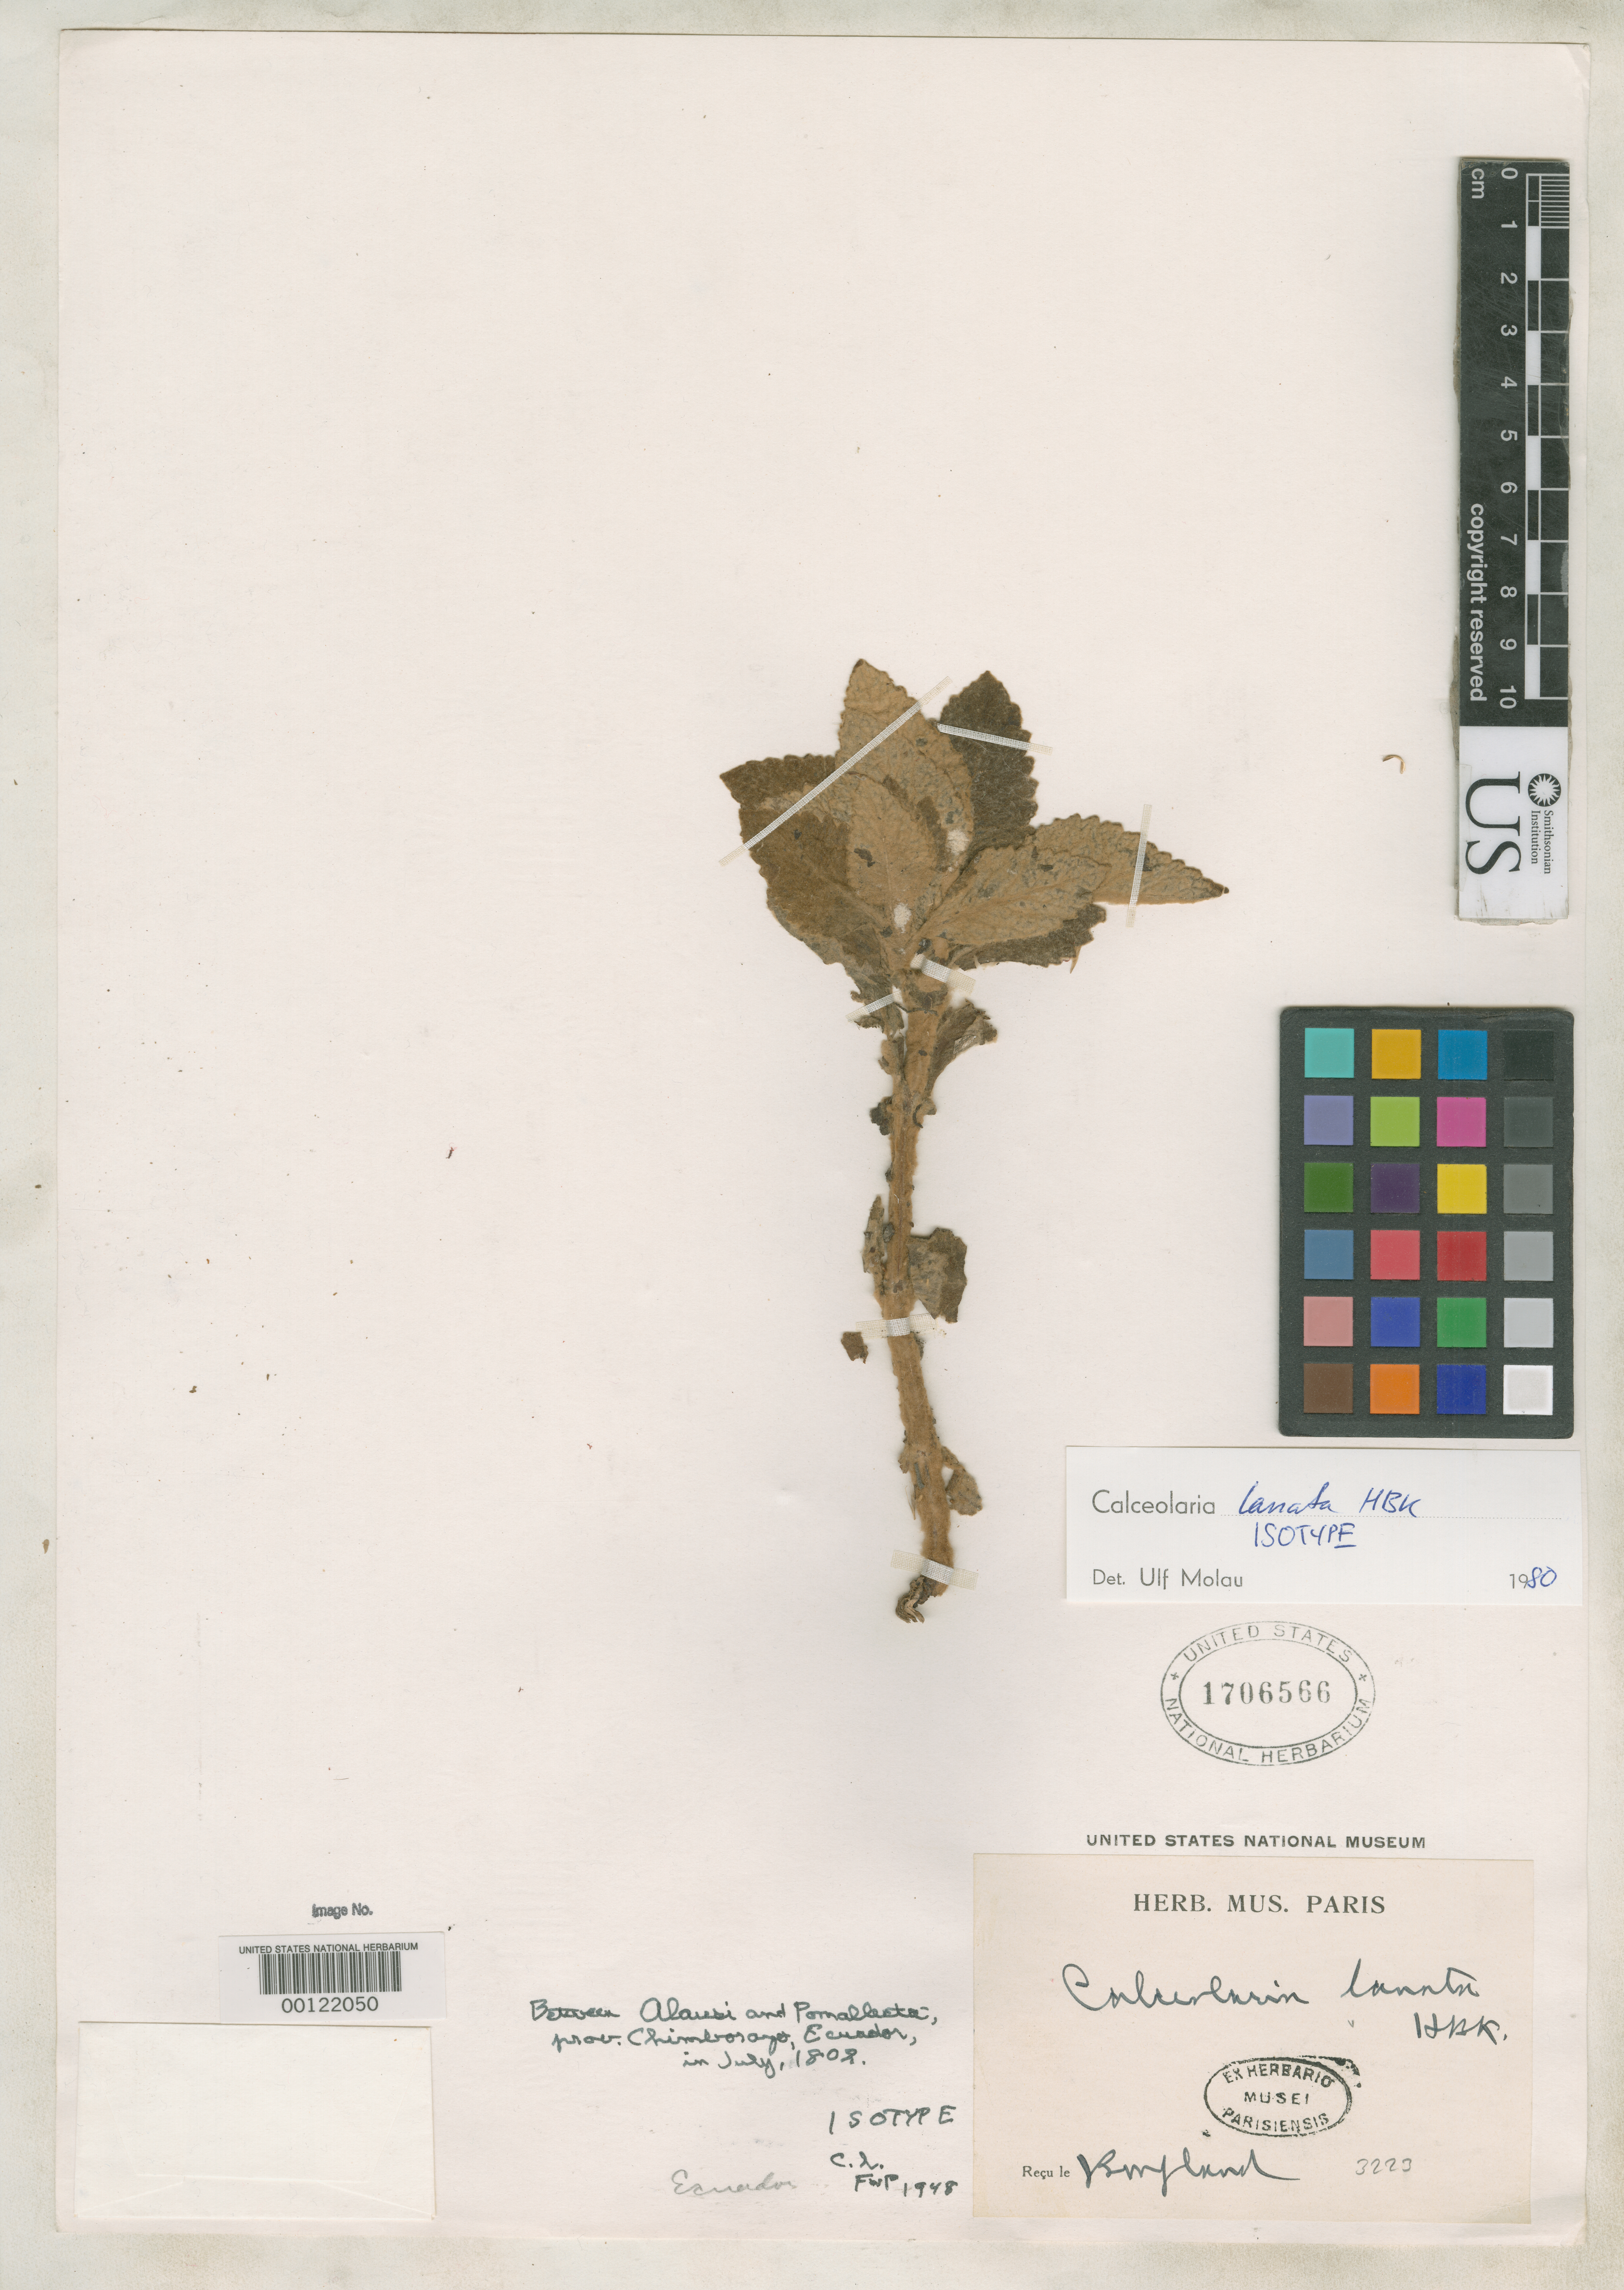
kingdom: Plantae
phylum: Tracheophyta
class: Magnoliopsida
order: Lamiales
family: Calceolariaceae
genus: Calceolaria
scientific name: Calceolaria lanata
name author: Kunth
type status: Isotype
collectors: F. W. Humboldt & A. J. A. Bonpland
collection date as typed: Jul 1802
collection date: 1802-07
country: Ecuador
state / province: Chimborazo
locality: Pomallecta.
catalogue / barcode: US 1706566